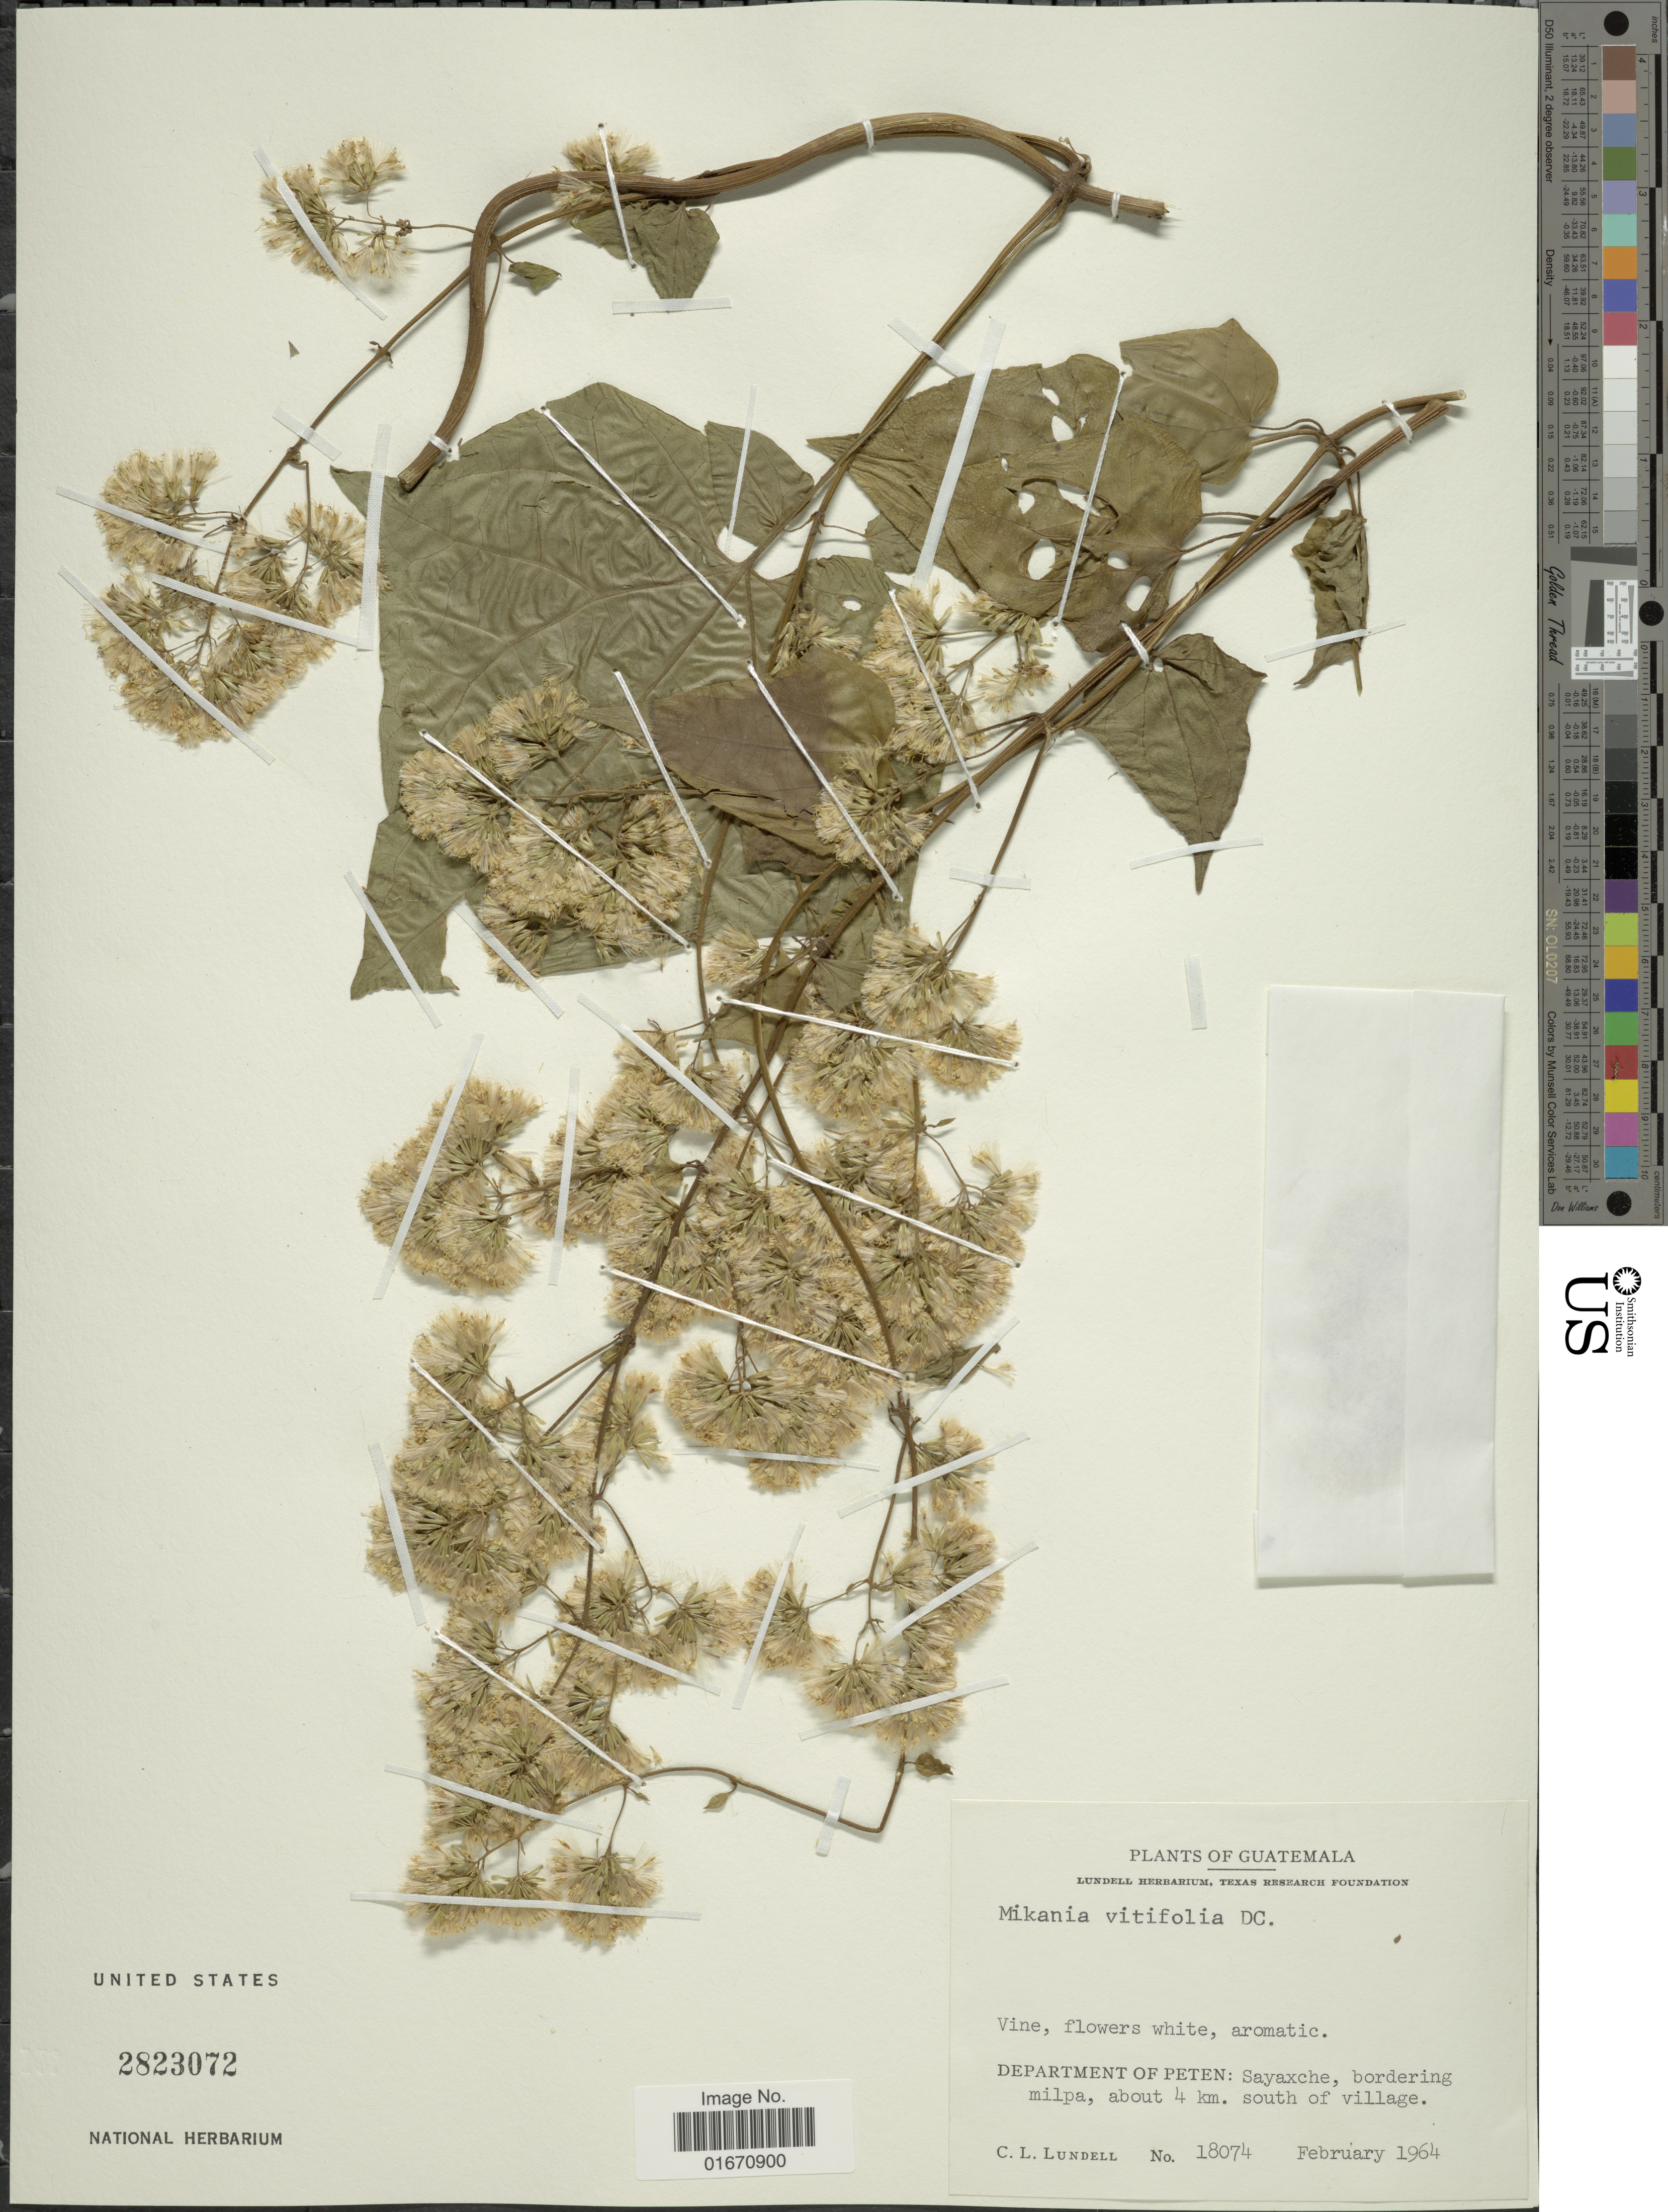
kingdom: Plantae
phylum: Tracheophyta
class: Magnoliopsida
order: Asterales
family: Asteraceae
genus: Mikania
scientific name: Mikania vitifolia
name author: DC.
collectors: C. L. Lundell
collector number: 18074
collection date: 1964-02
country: Guatemala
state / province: El Petén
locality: Sayaxche, bordering milpa, about 4 km. south of village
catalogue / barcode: US 2823072